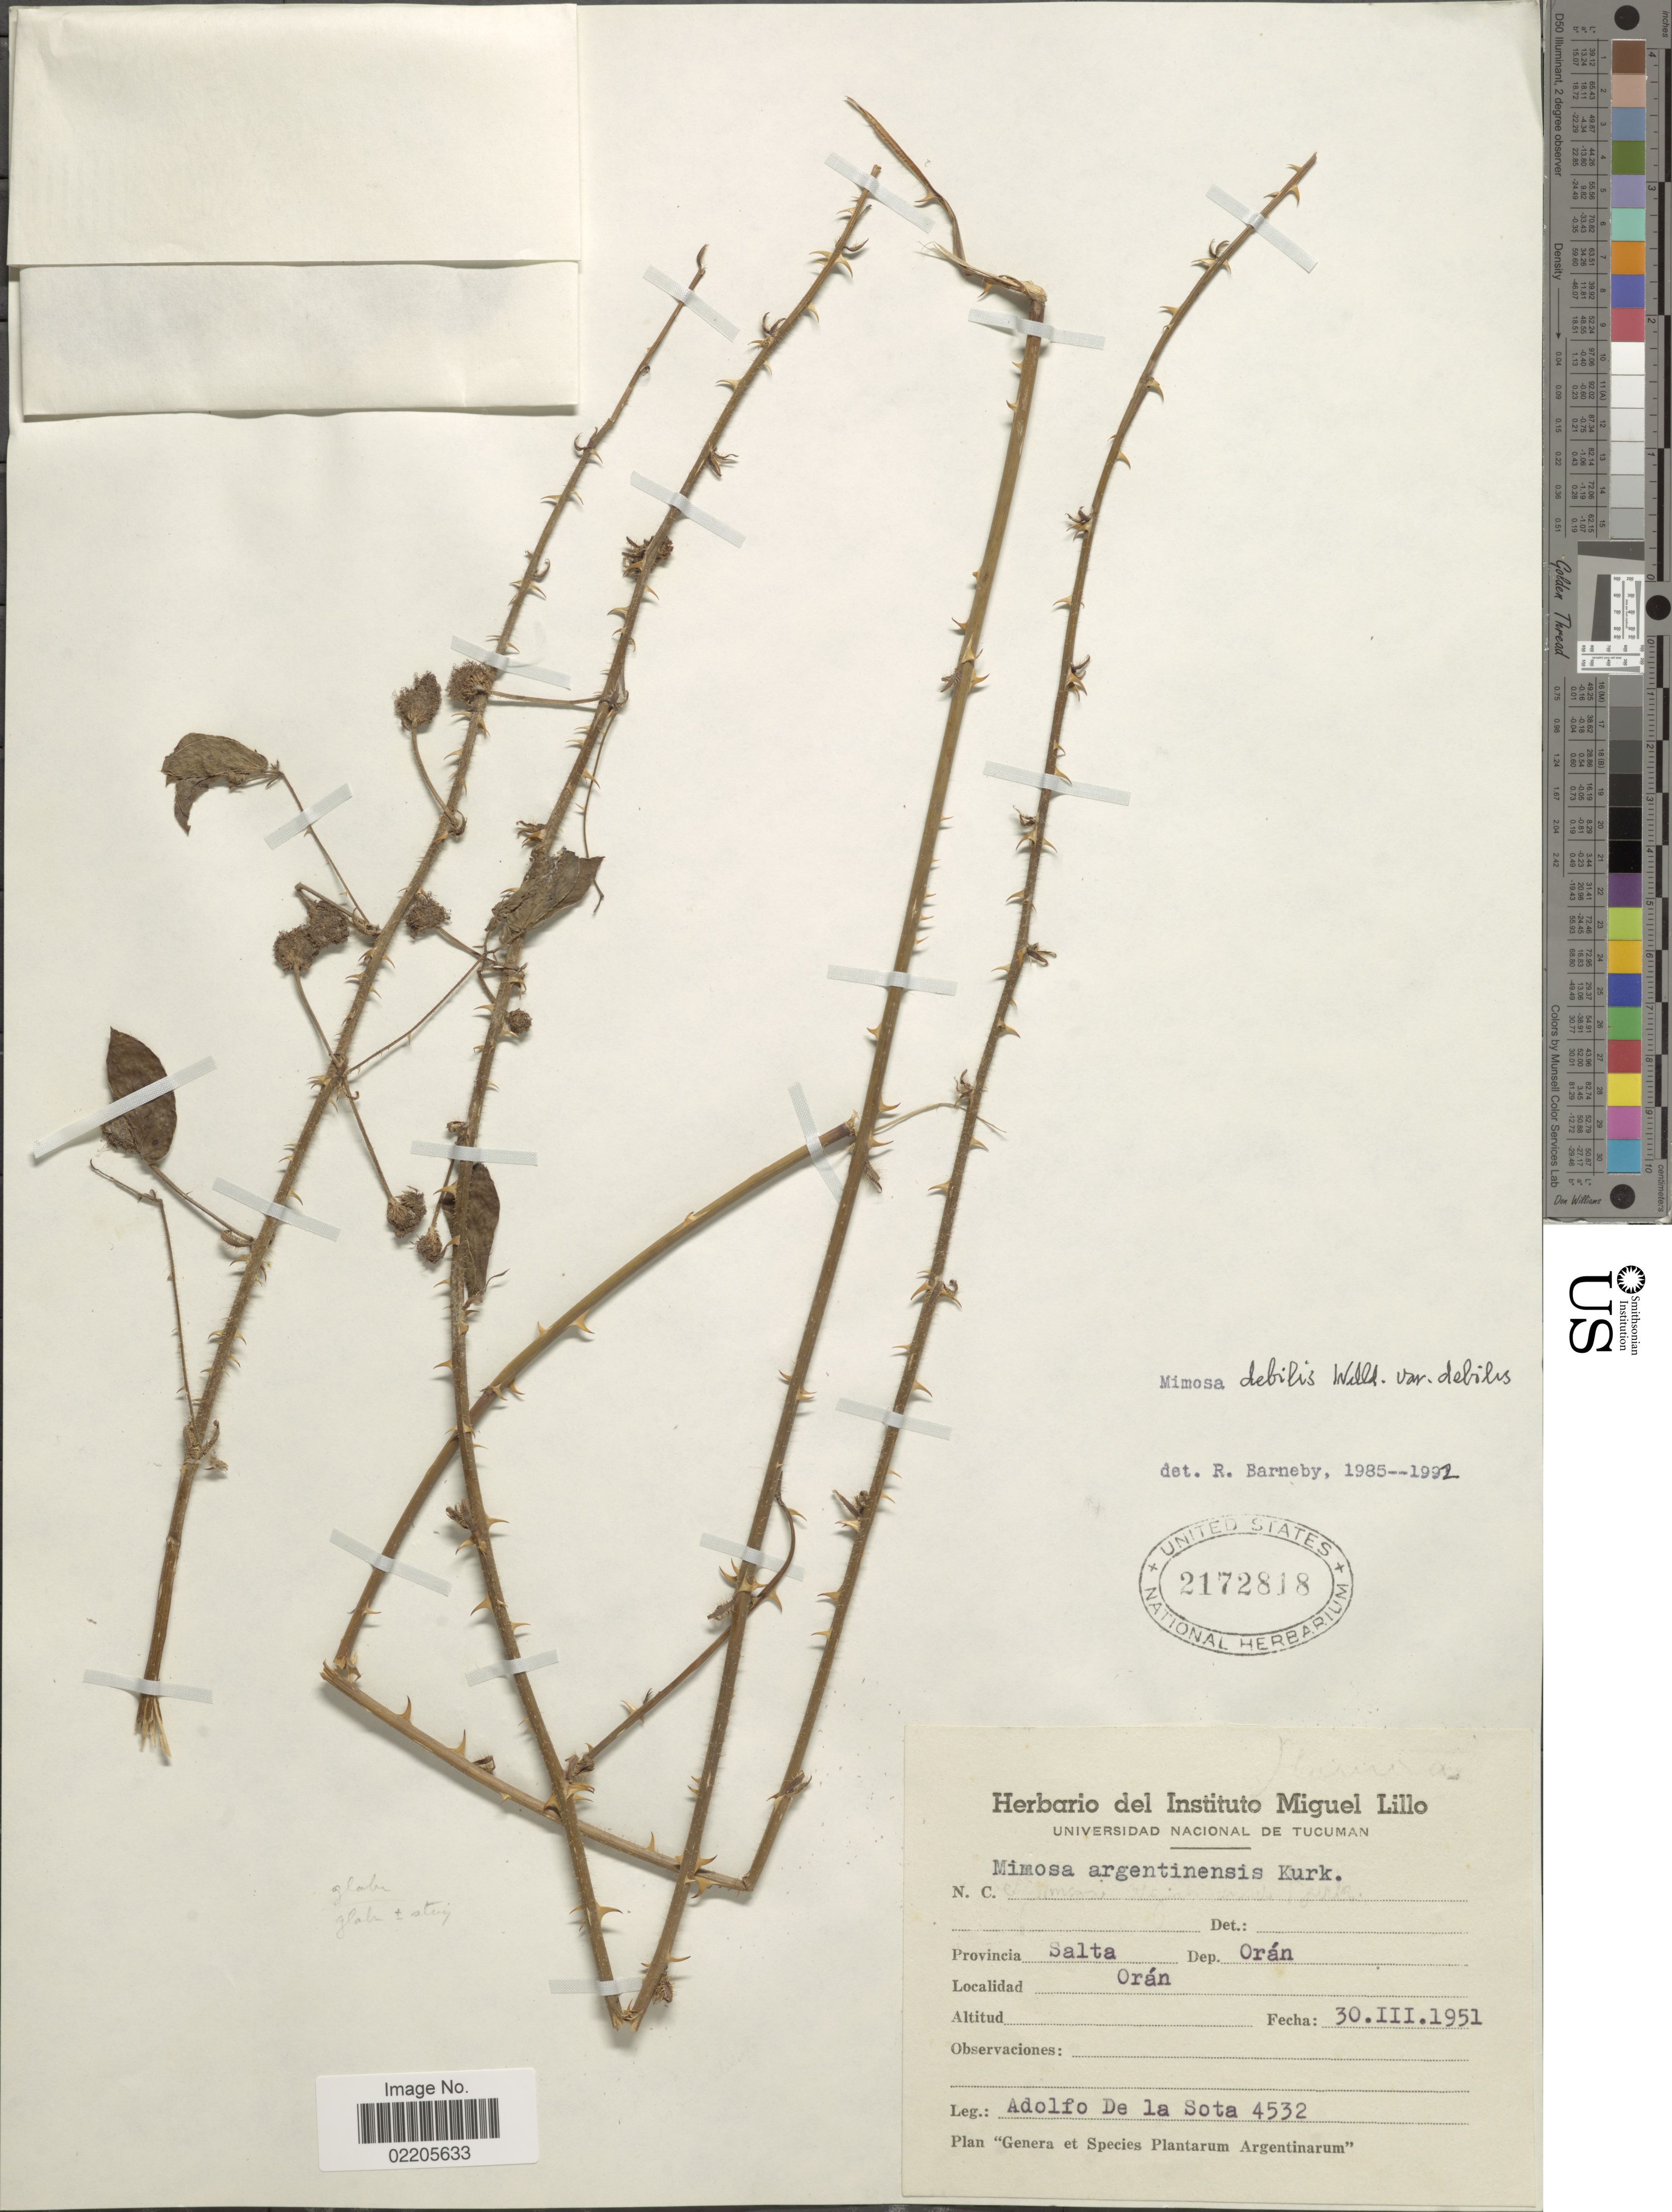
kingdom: Plantae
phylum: Tracheophyta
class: Magnoliopsida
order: Fabales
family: Fabaceae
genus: Mimosa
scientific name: Mimosa debilis var. debilis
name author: Humb. & Bonpl. ex Willd.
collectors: A. Sota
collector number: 4532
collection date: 1951-03-30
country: Argentina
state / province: Salta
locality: Provincia Salta. Dep. Oran, Oran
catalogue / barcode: US 2172818